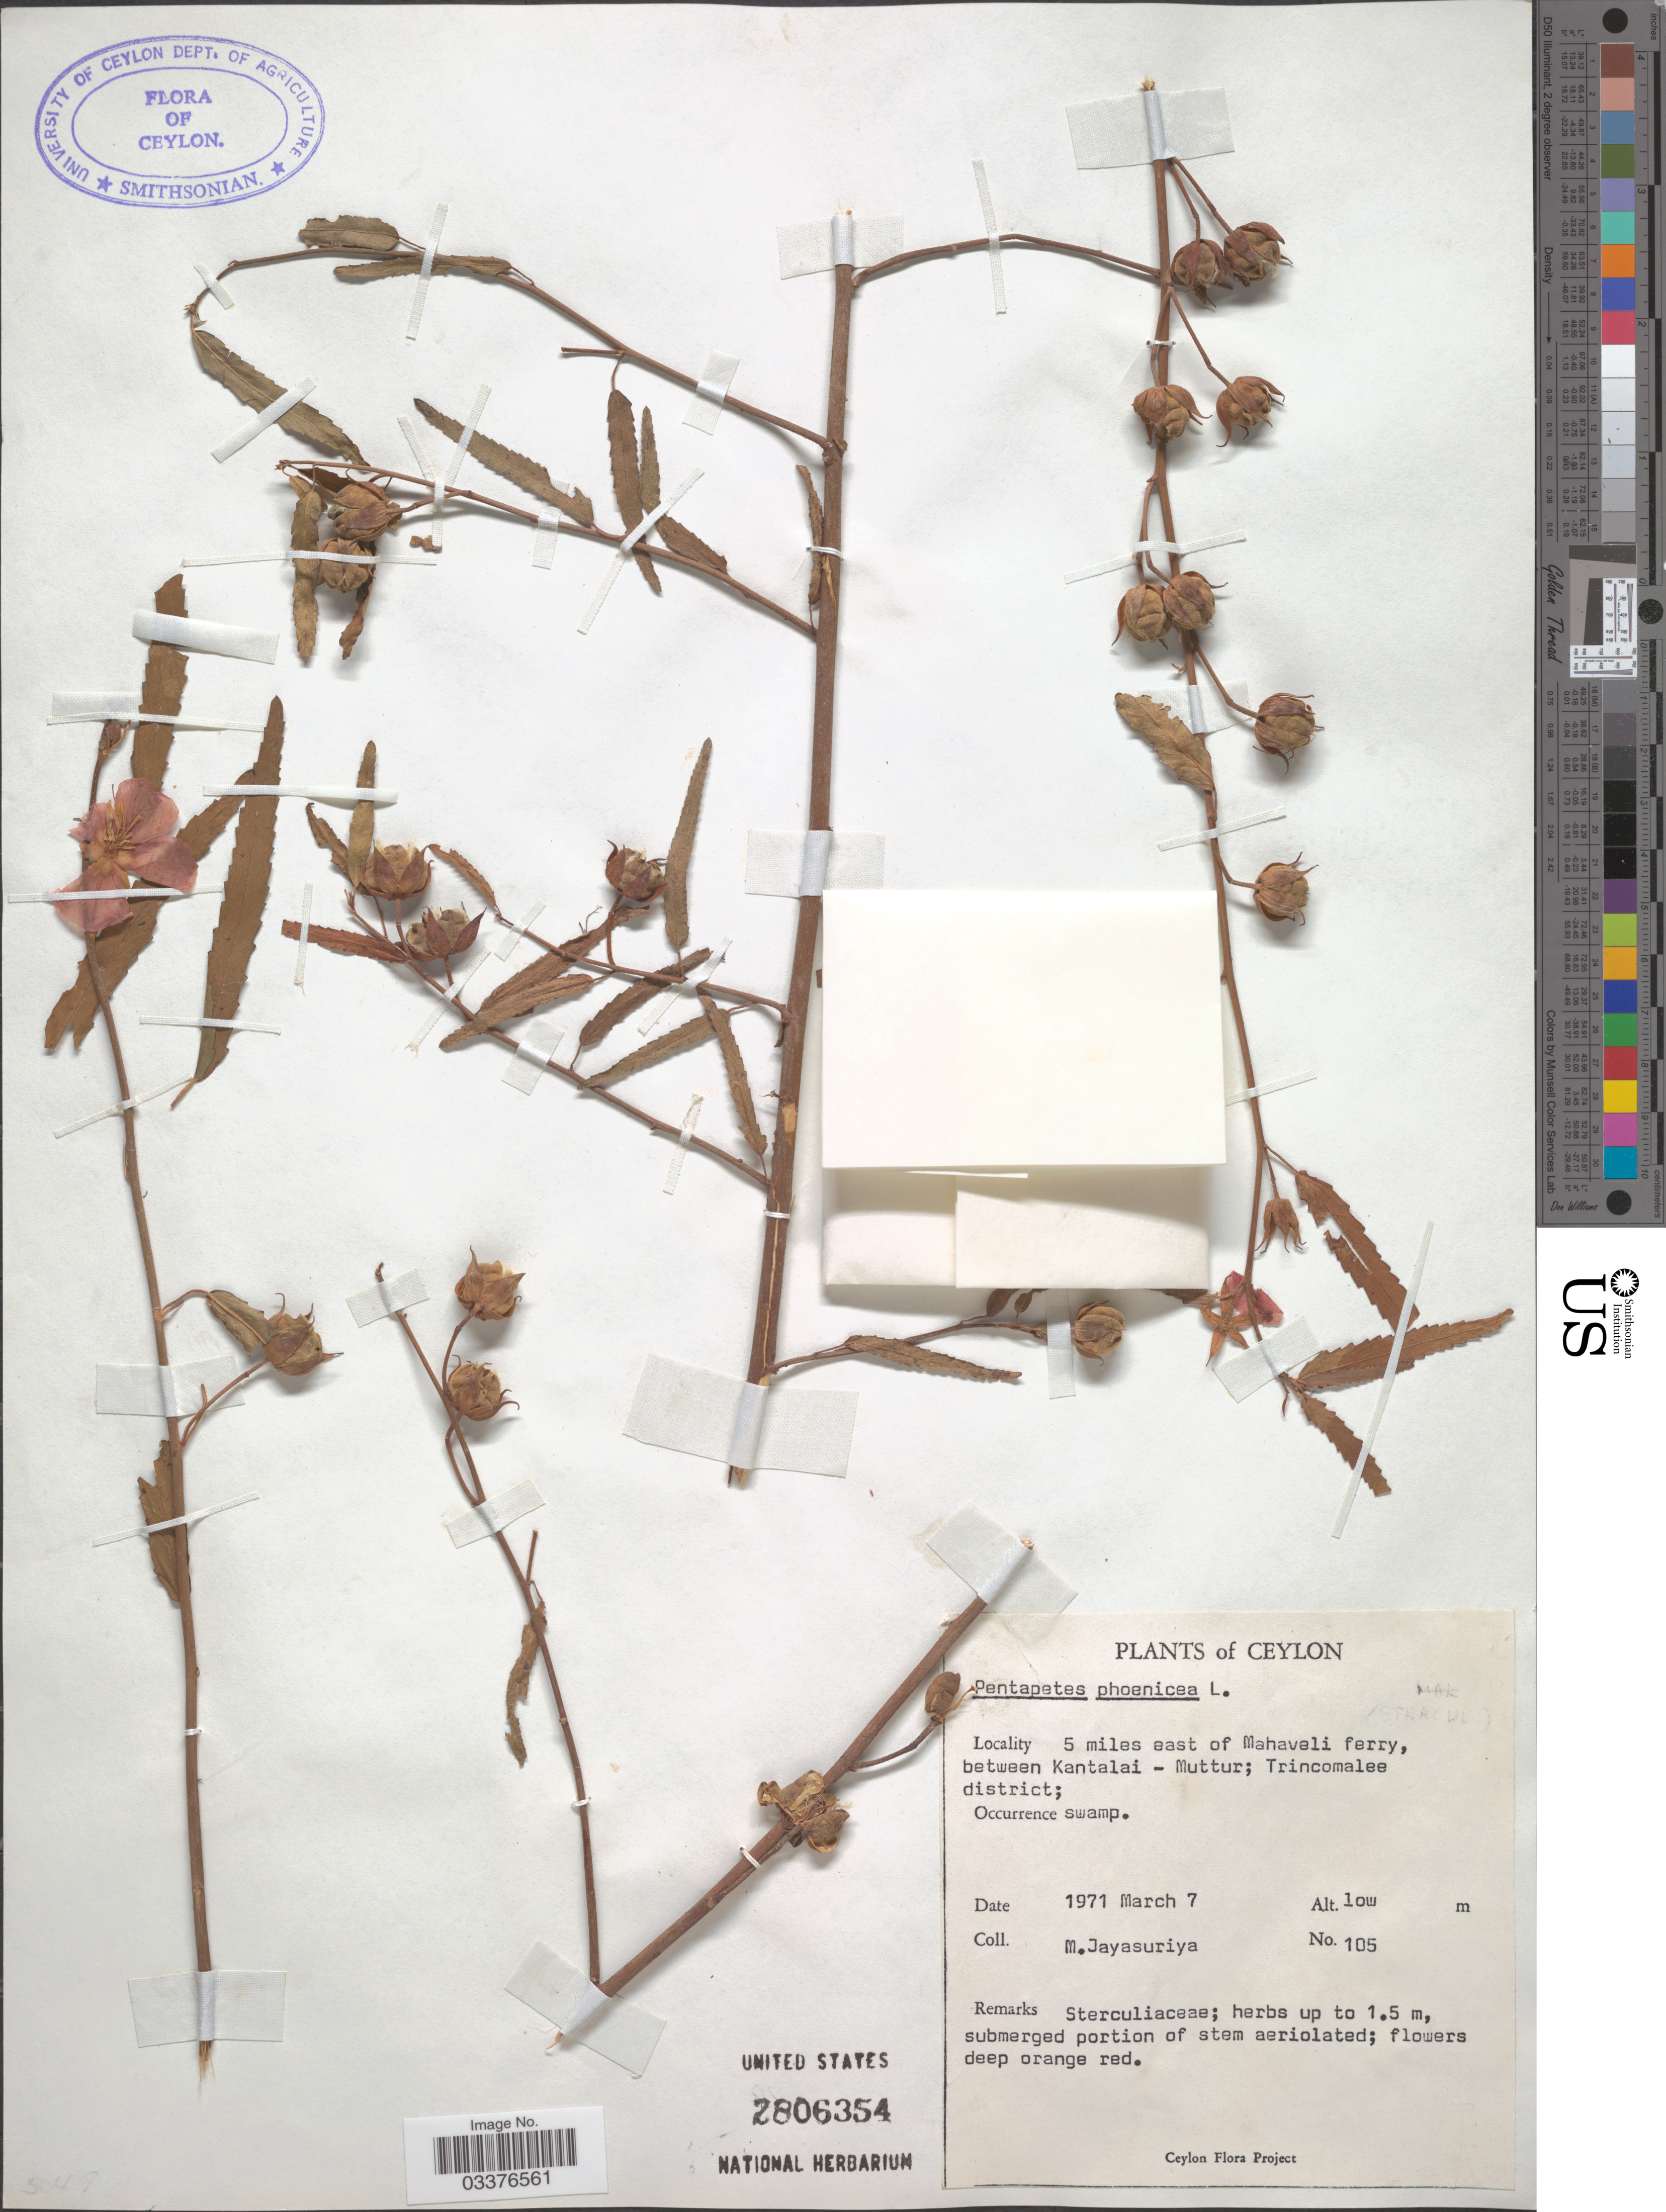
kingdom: Plantae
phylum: Tracheophyta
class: Magnoliopsida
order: Malvales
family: Malvaceae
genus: Pentapetes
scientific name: Pentapetes phoenicea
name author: L.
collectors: M. Jayasuriya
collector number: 105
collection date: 1971-03-07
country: Sri Lanka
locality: Ceylon. 5 miles east of Mahaveli ferry, between Kantalai - Muttur; Trincomalee district.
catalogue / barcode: US 2806354